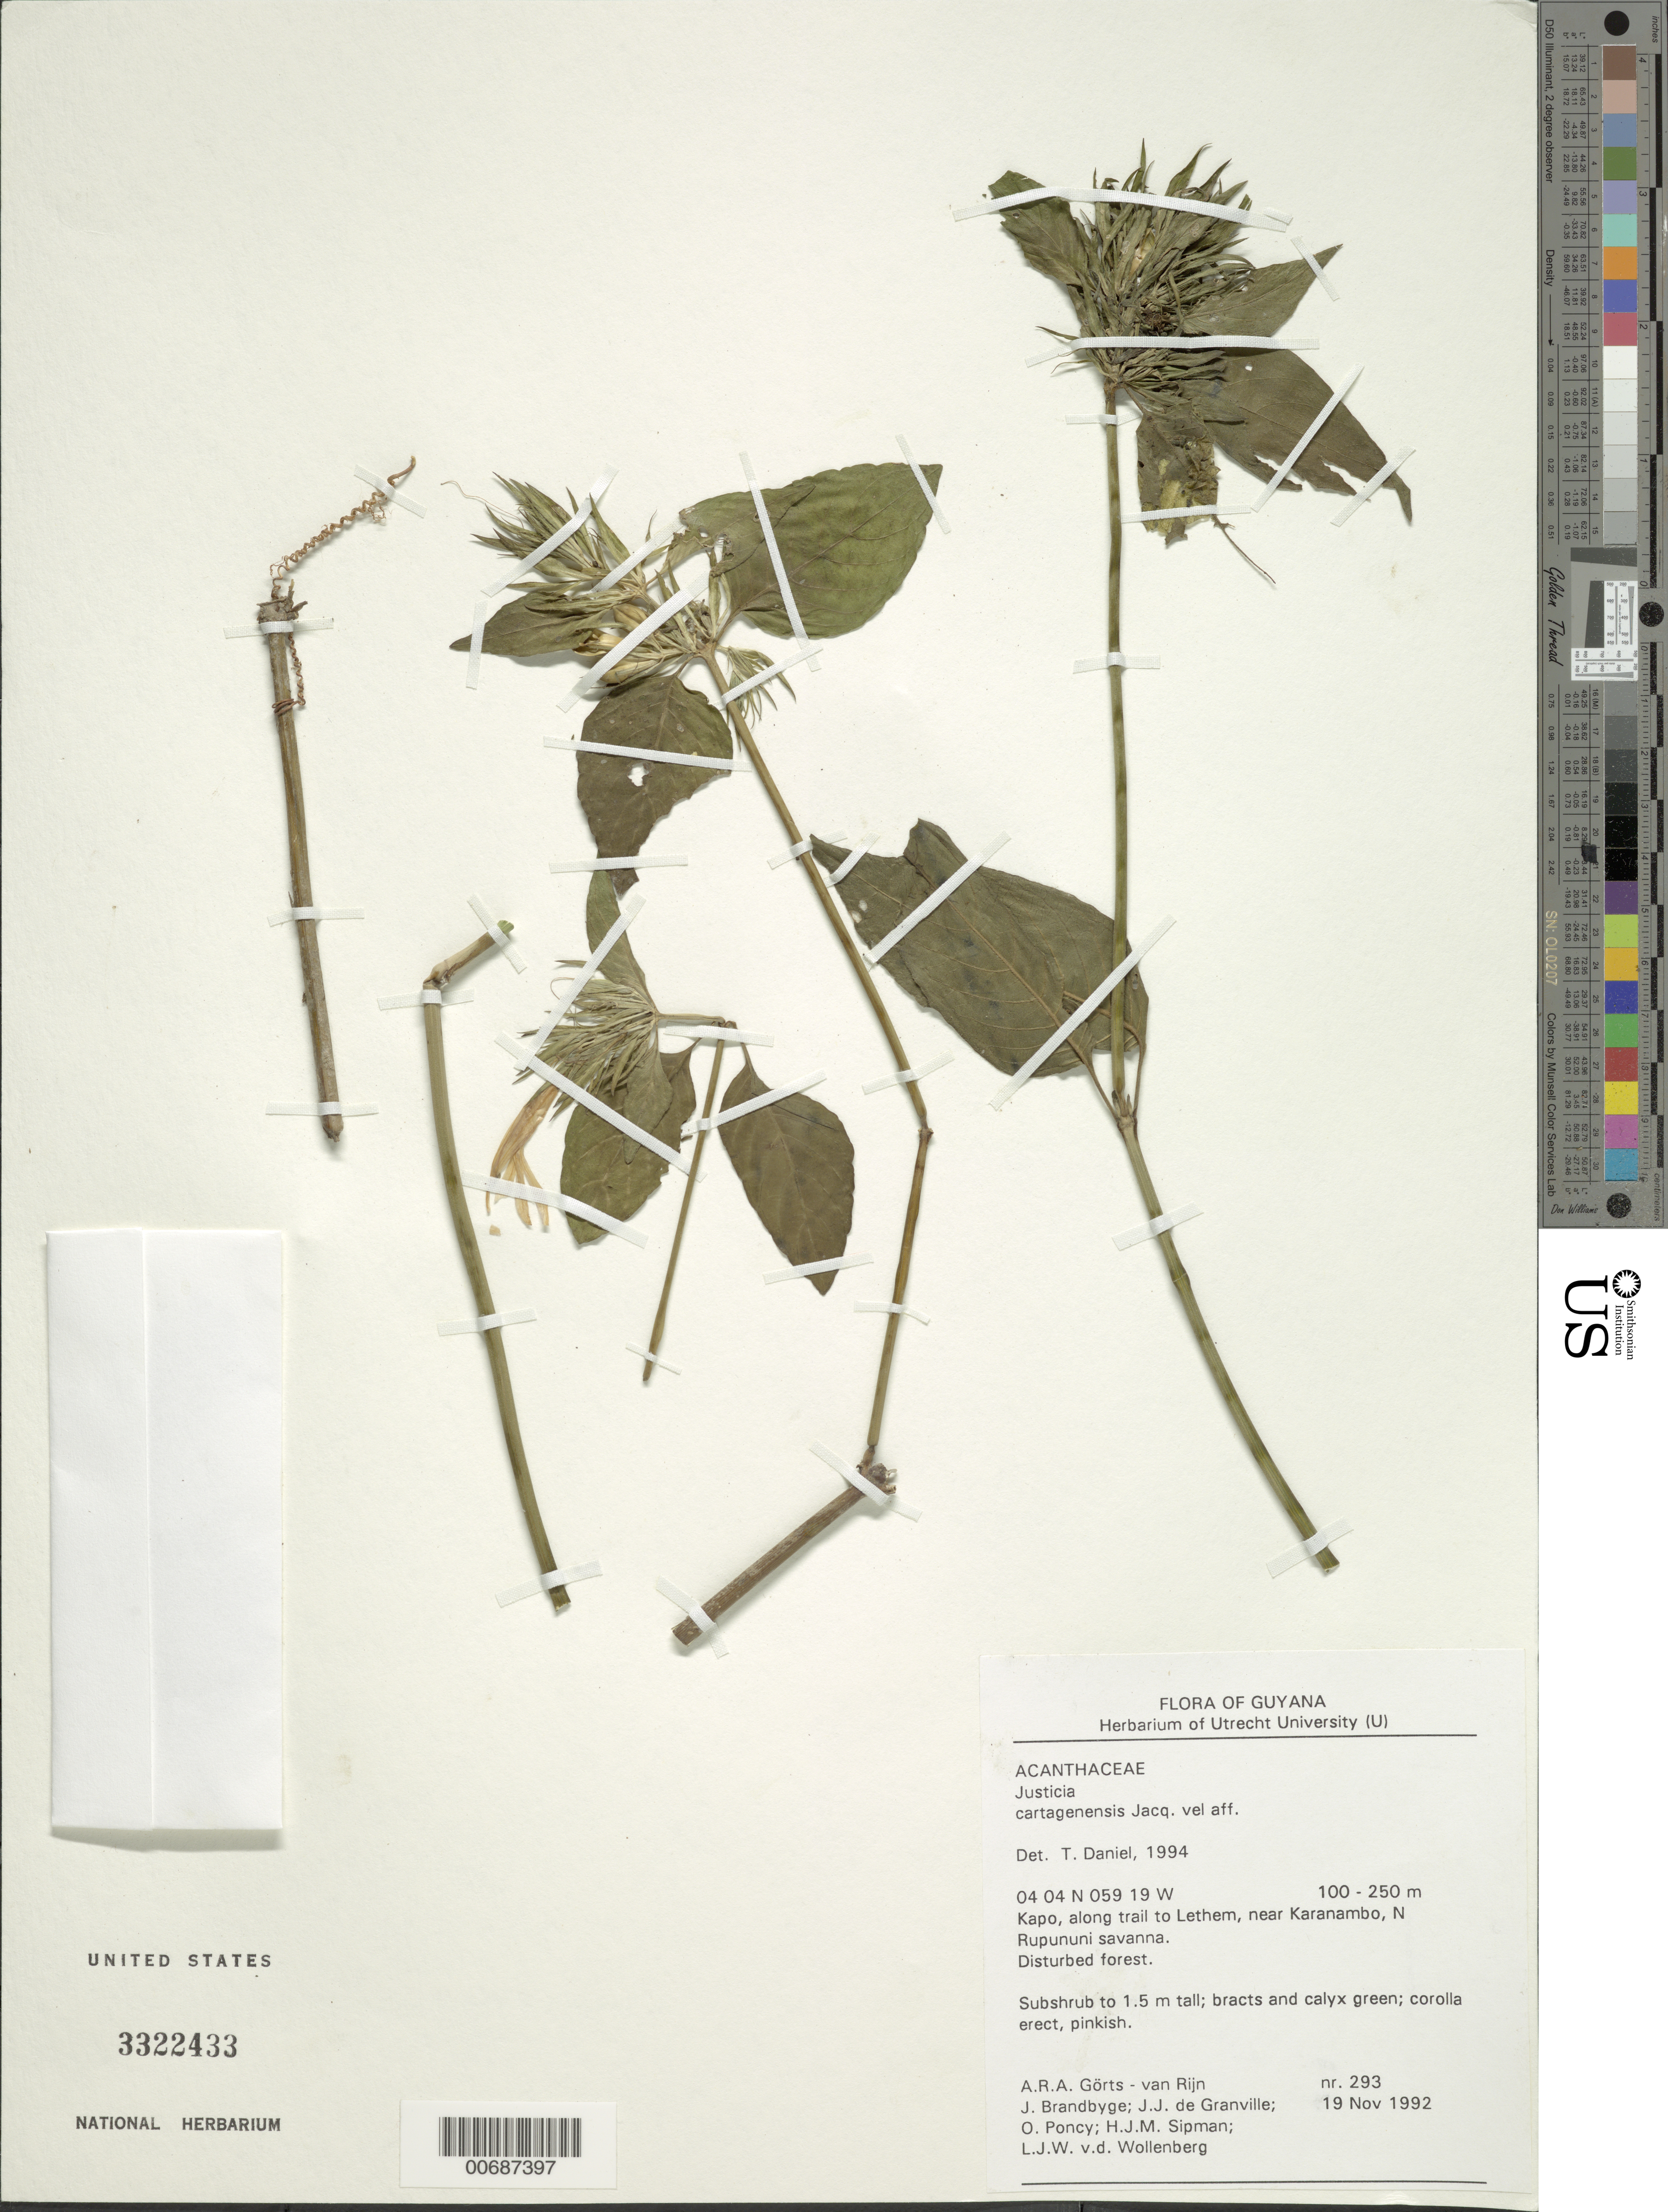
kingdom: Plantae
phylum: Tracheophyta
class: Magnoliopsida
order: Lamiales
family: Acanthaceae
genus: Justicia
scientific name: Justicia carthaginensis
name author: Jacq.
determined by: Daniel, Thomas F.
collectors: A. .R. A. Görts-van Rijn, J. Brandbyge, J.-J. de Granville, O. Poncy, H. J. M. Sipman & L. van der Wollenberg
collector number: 293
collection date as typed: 19-Nov-92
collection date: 1992-11-19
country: Guyana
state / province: U. Takutu-U. Essequibo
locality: Kapo, along trail to Lethem, near Karanambo, N. Rupununi Savanna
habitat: Disturbed forest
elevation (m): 100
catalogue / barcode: US 3322433